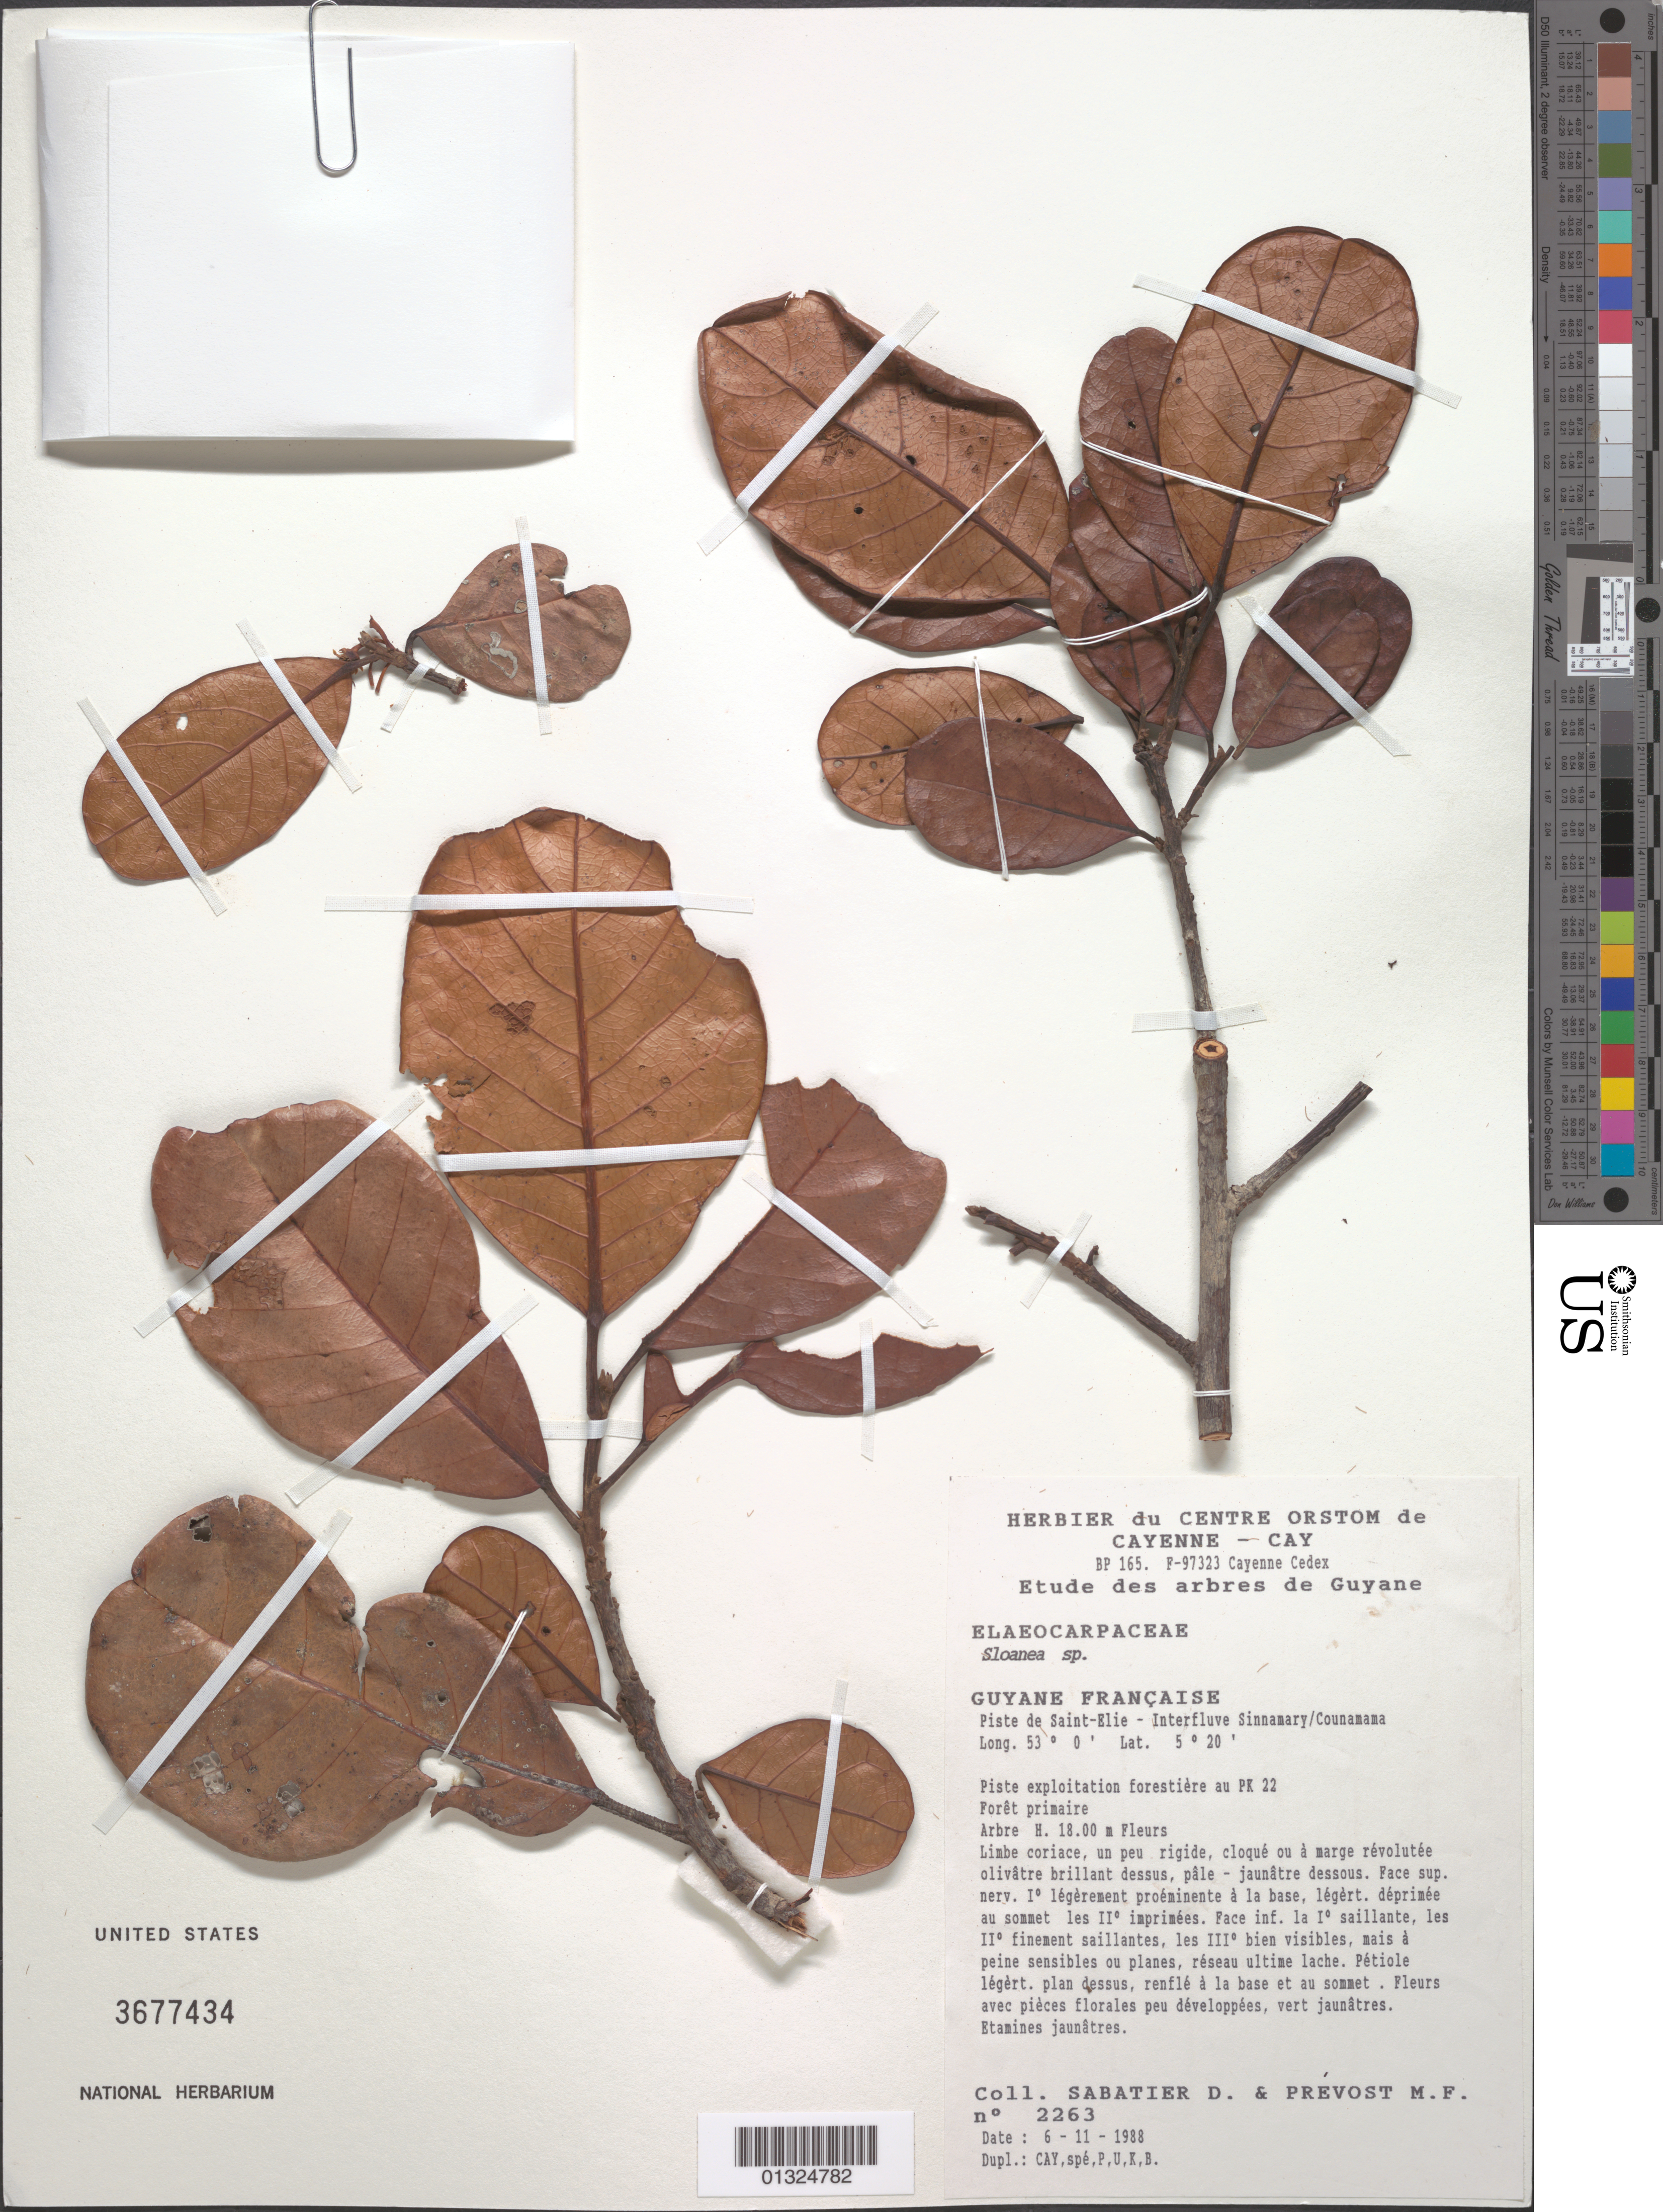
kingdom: Plantae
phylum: Tracheophyta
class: Magnoliopsida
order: Oxalidales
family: Elaeocarpaceae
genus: Sloanea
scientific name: Sloanea sp.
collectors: D. Sabatier & M.-F. Prévost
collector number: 2263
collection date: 1988-11-06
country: French Guiana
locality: Piste de Saint-Elie. Interfleuve Sinnamary/Counamama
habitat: Foret primaire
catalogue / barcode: US 3677434